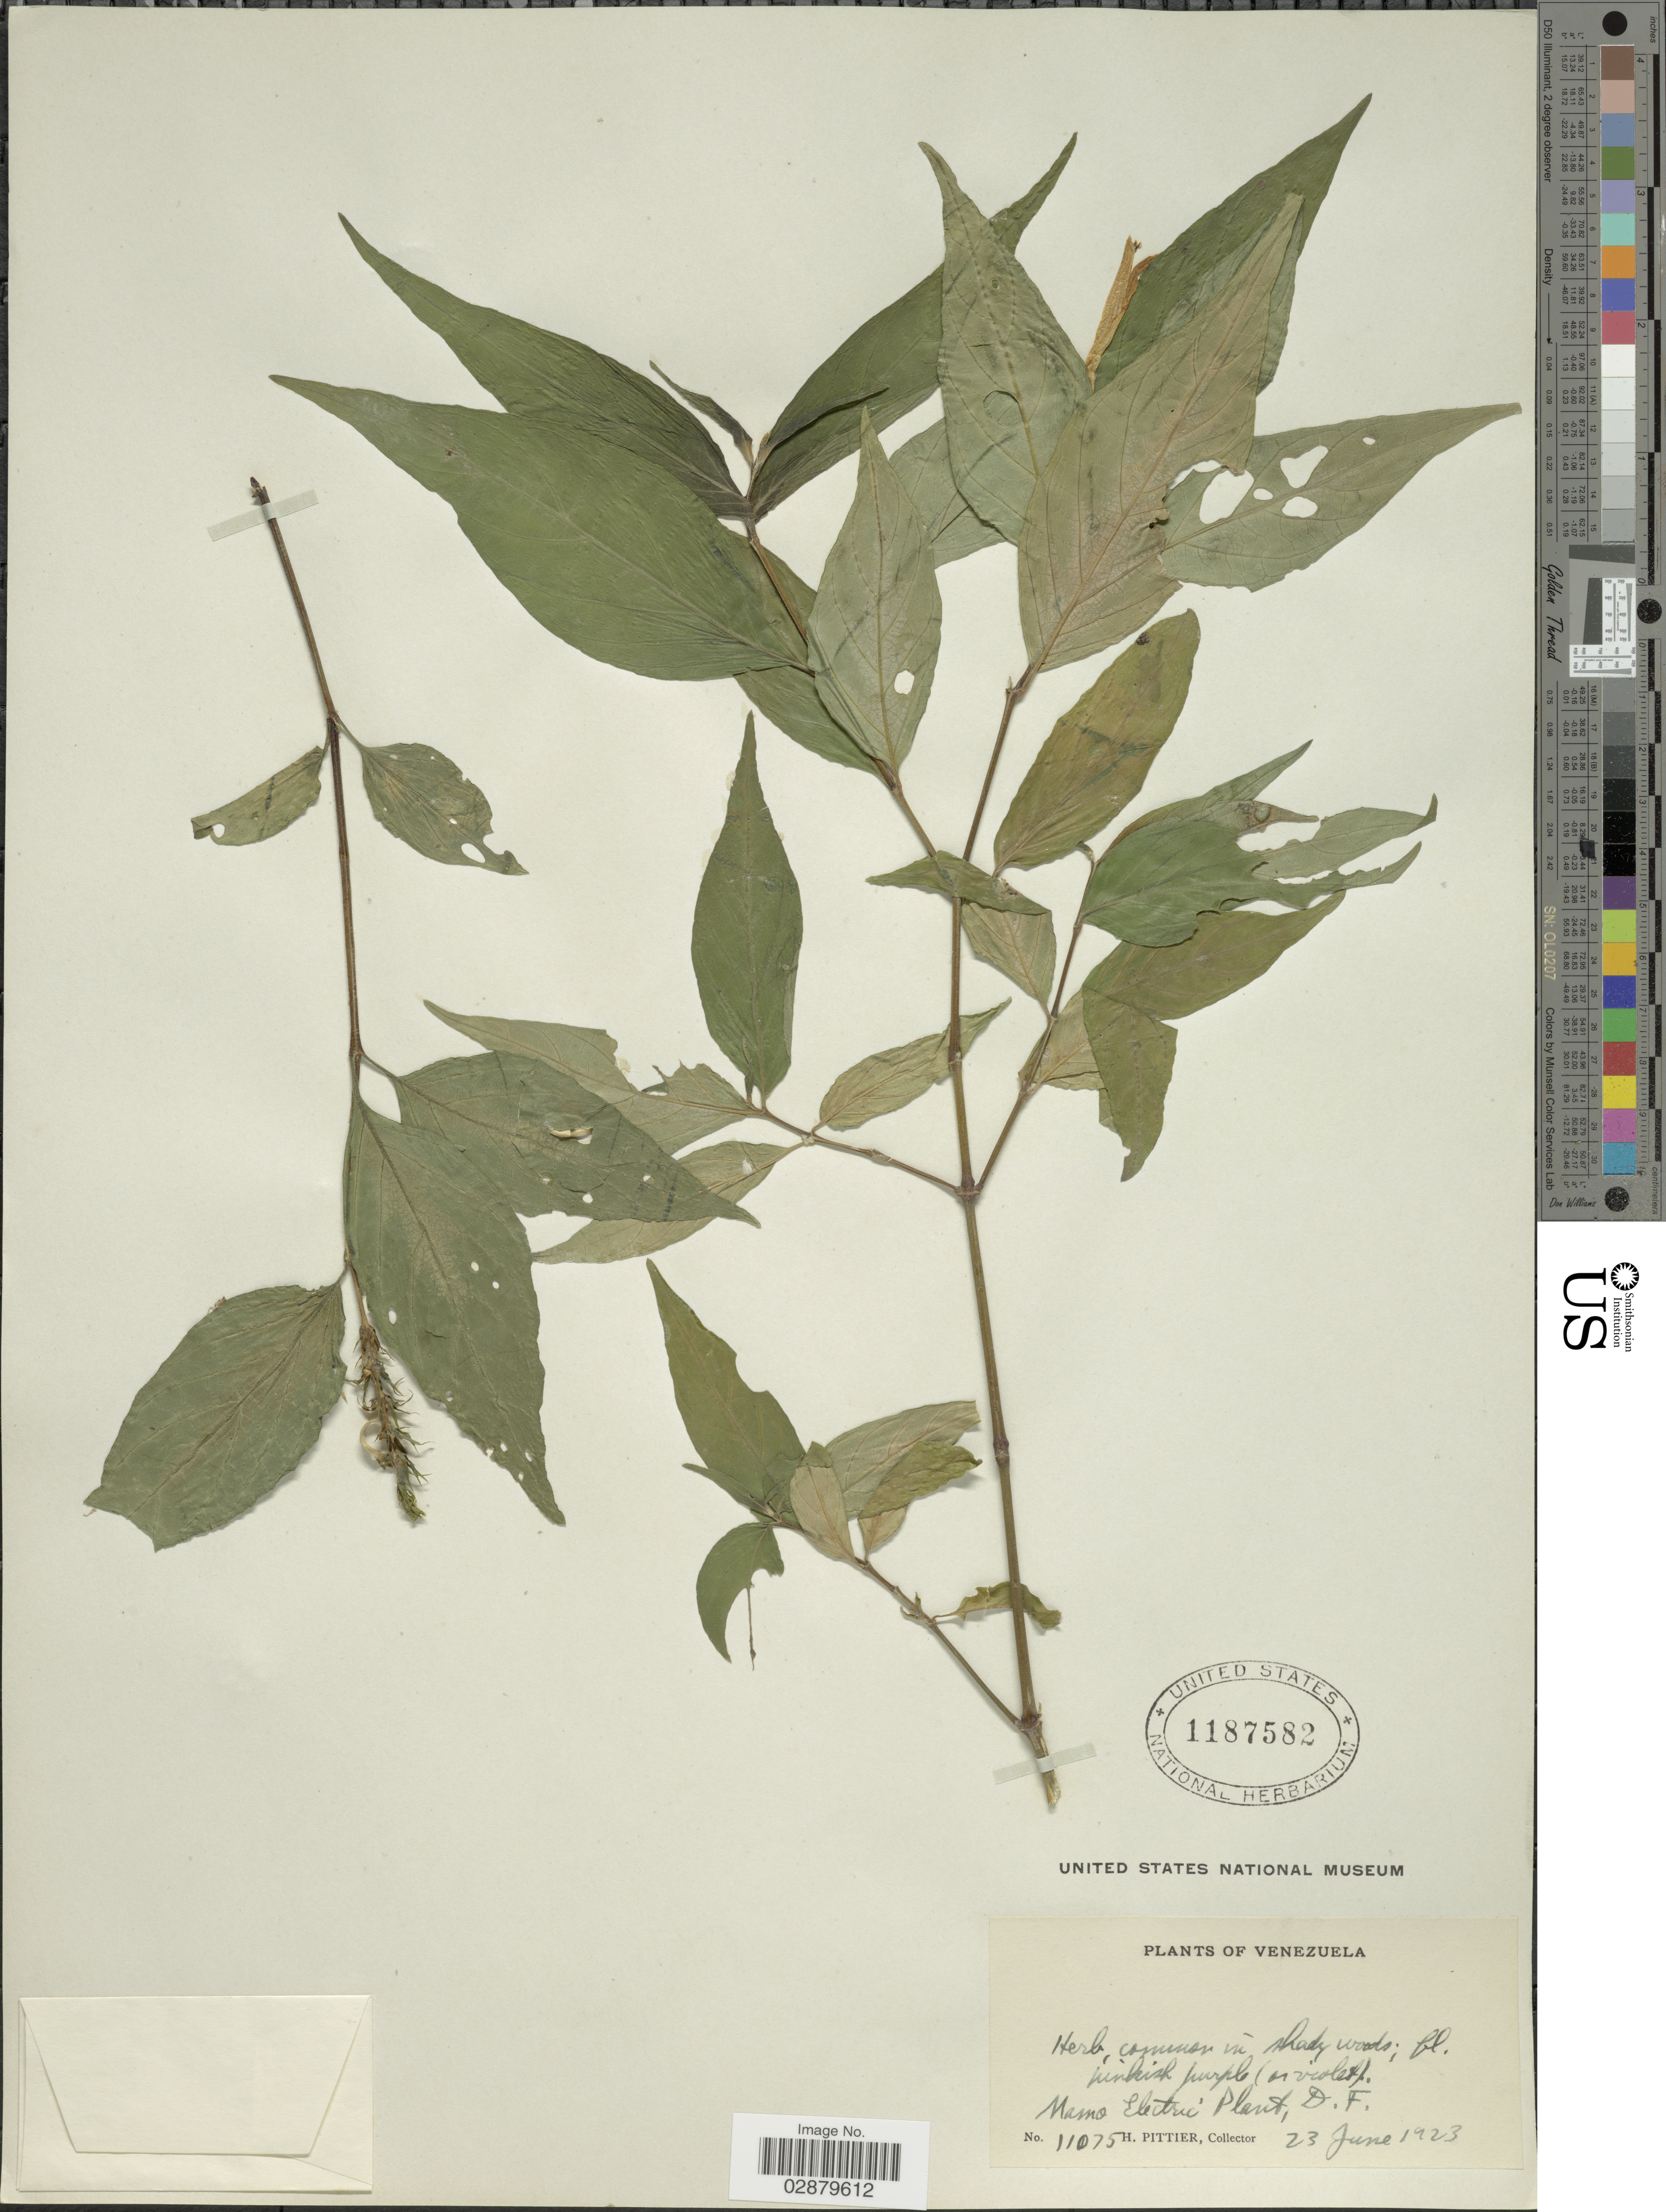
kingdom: Plantae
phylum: Tracheophyta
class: Magnoliopsida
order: Lamiales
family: Acanthaceae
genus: Justicia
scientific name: Justicia lindaviana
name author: Leonard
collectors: H. F. Pittier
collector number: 11075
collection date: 1923-06-23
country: Venezuela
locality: Mamo Electric Plant, D.F.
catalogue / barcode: US 1187582